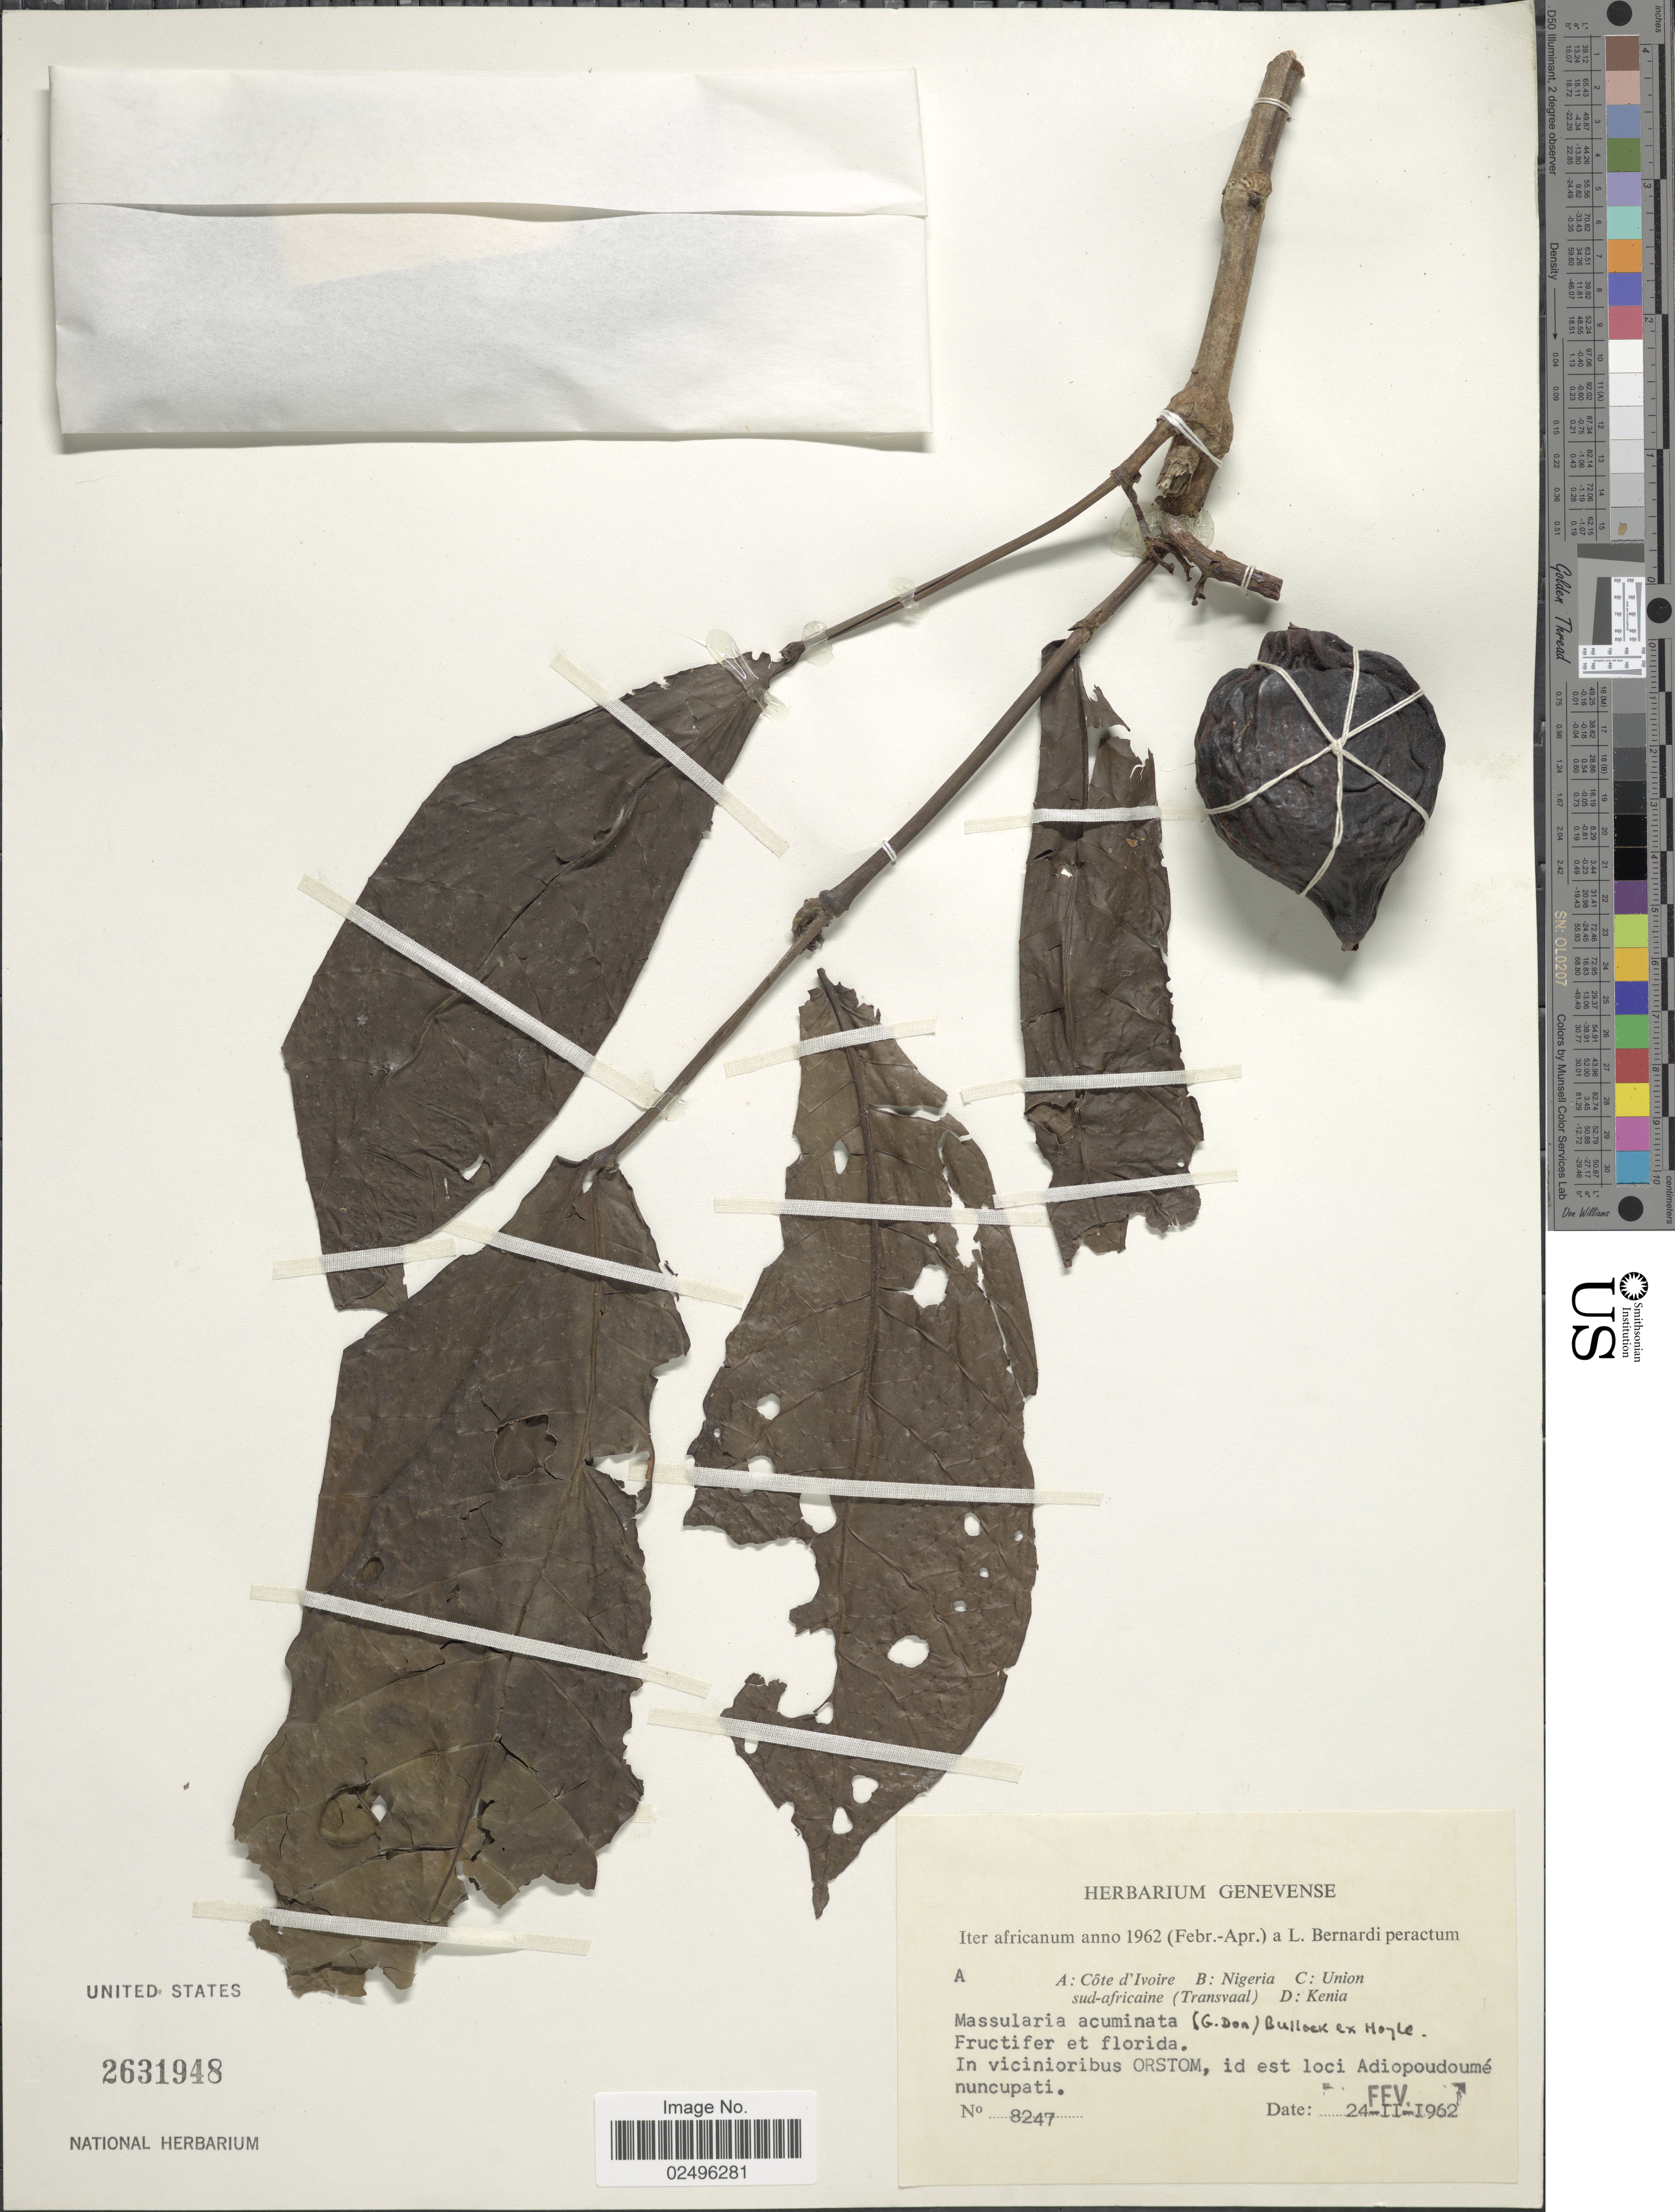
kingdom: Plantae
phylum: Tracheophyta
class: Magnoliopsida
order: Gentianales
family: Rubiaceae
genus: Massularia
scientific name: Massularia acuminata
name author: (G. Don) Bullock ex Hoyle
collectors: L. Bernardi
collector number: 8247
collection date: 1962-02-25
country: Ivory Coast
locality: Côte d'Ivoire. In vicinioribus Orstom, id est loci Adiopoudoume nuncupati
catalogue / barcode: US 2631948